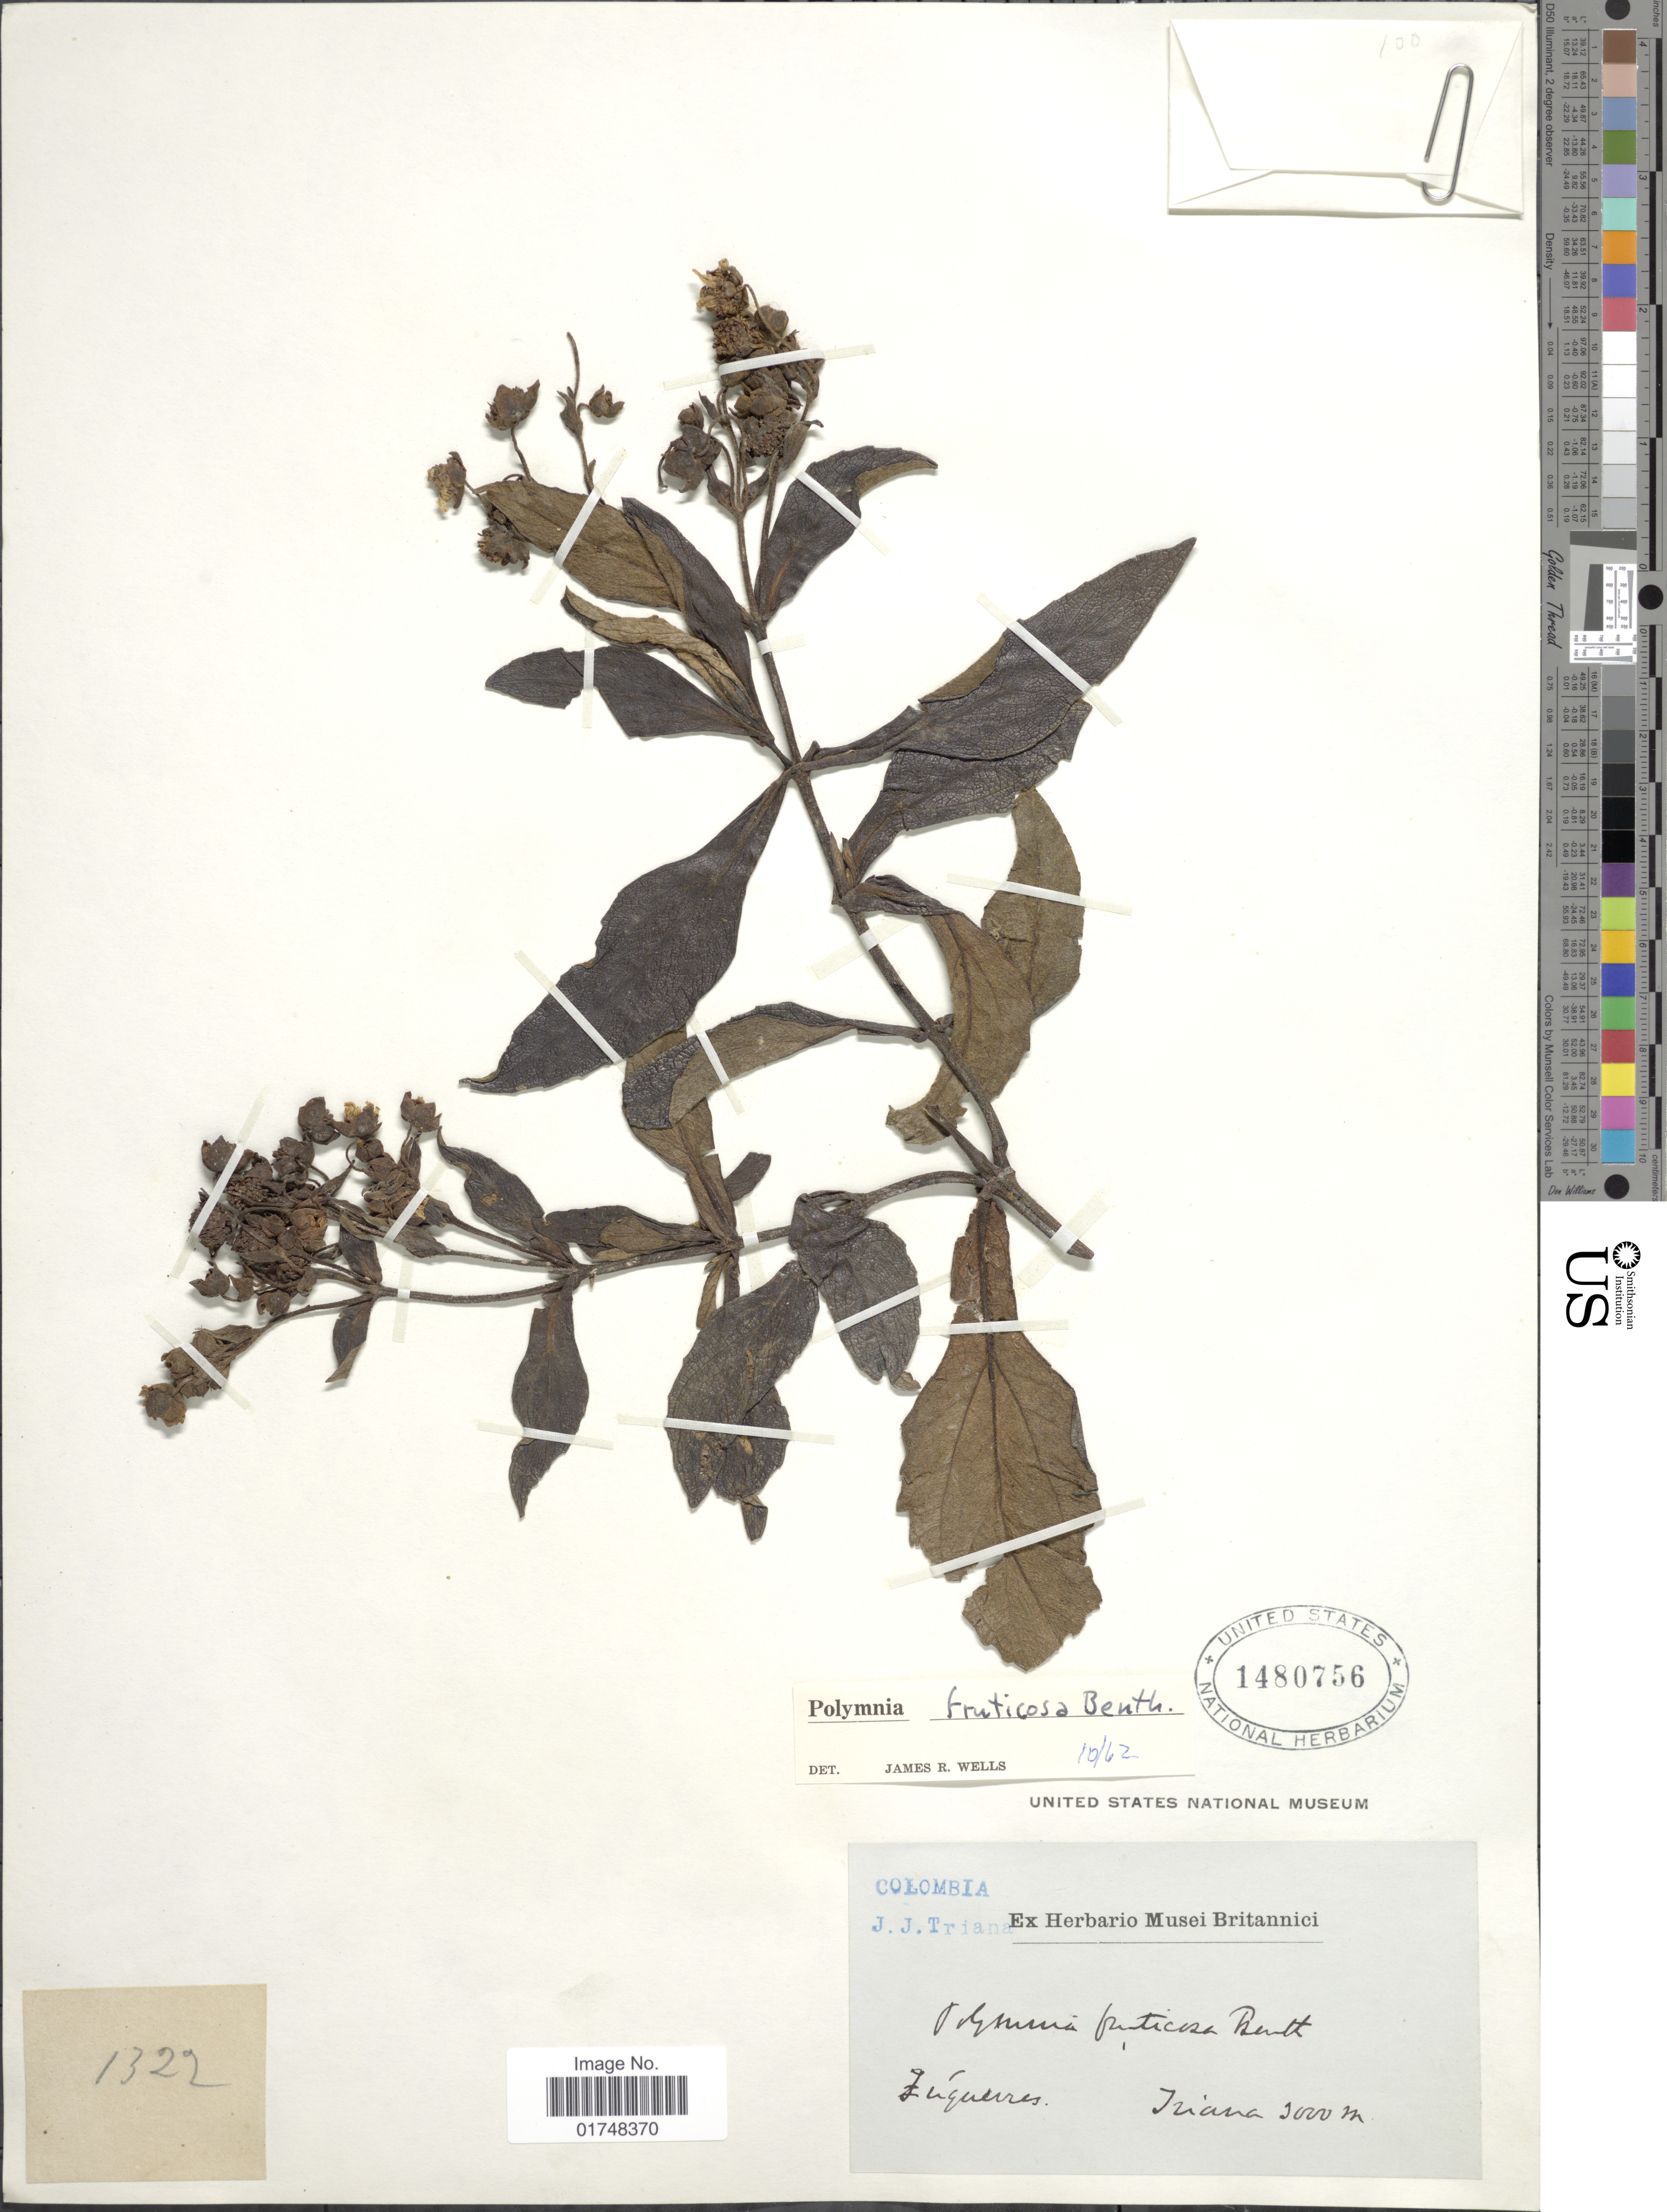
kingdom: Plantae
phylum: Tracheophyta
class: Magnoliopsida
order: Asterales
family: Asteraceae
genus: Smallanthus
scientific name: Smallanthus fruticosus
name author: (Benth.) H. Rob.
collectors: J. J. Triana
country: Colombia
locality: Tuquerres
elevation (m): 3000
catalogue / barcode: US 1480756